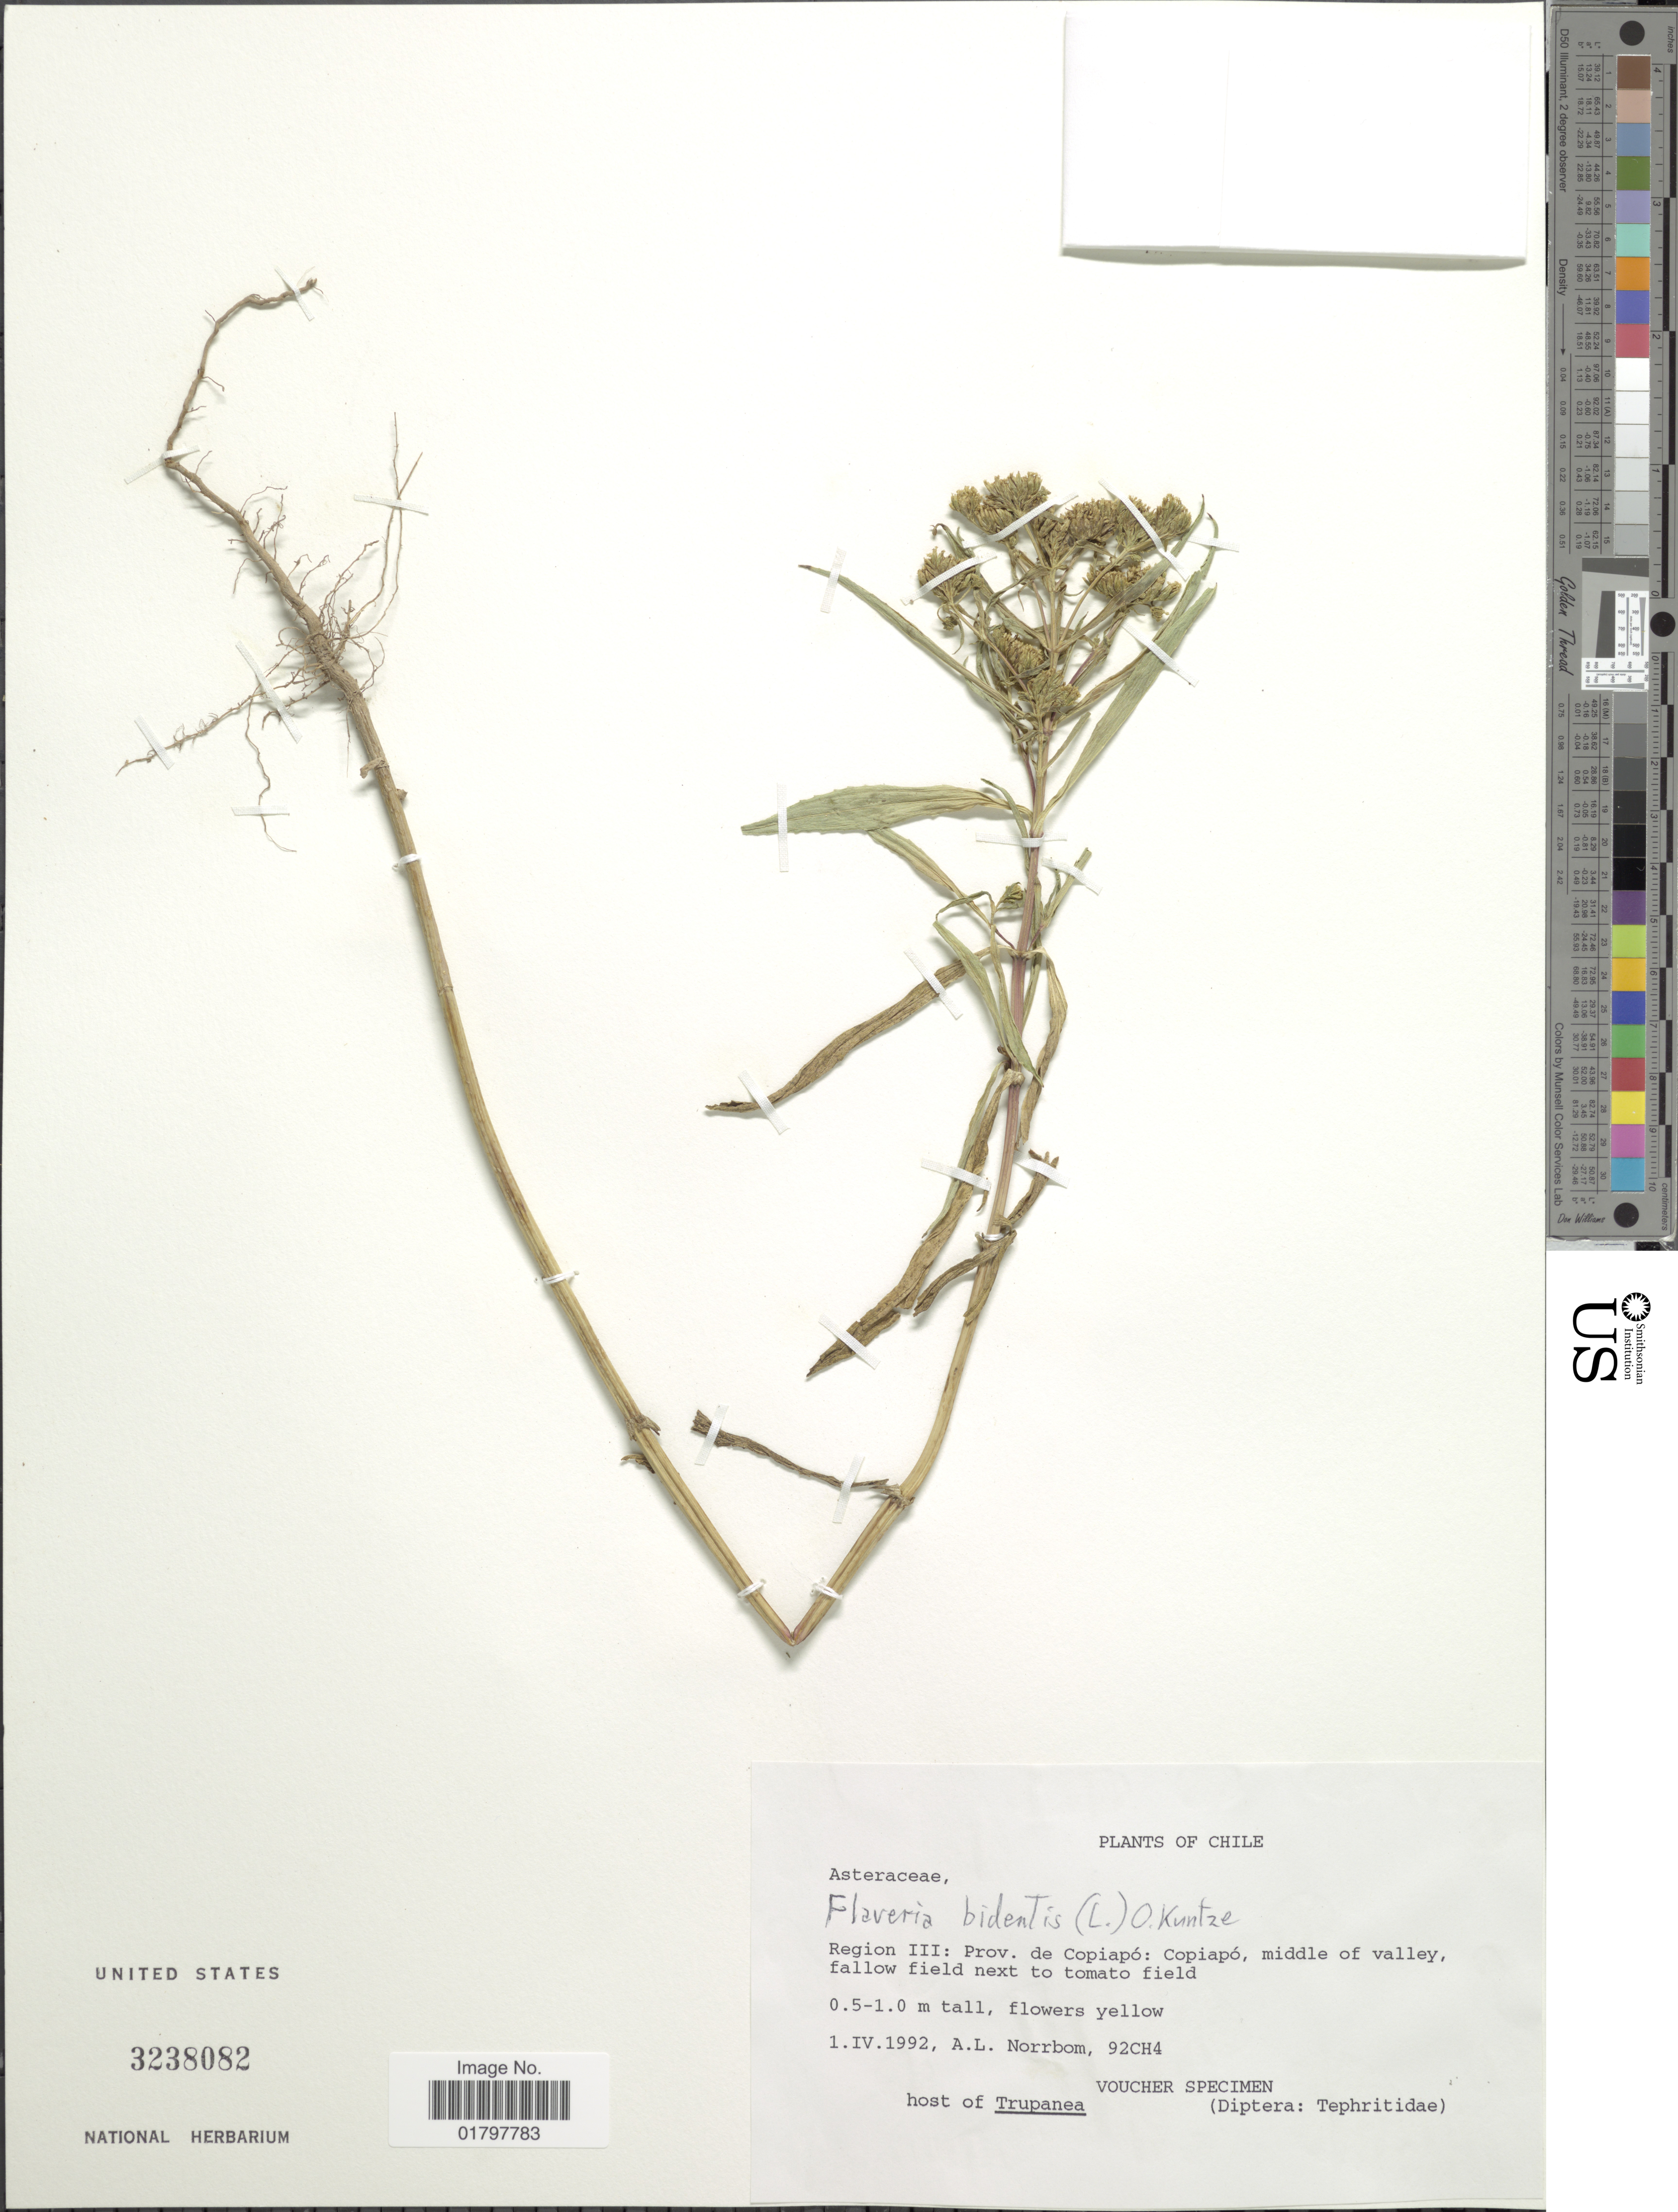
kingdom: Plantae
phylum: Tracheophyta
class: Magnoliopsida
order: Asterales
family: Asteraceae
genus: Flaveria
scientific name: Flaveria bidentis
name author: (L.) Kuntze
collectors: A. L. Norrbom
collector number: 92CH4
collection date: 1992-04-01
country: Chile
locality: Region III: Prov. de Copiapó: Copiapó, middle of valley, fallow field next to tomato field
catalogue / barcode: US 3238082